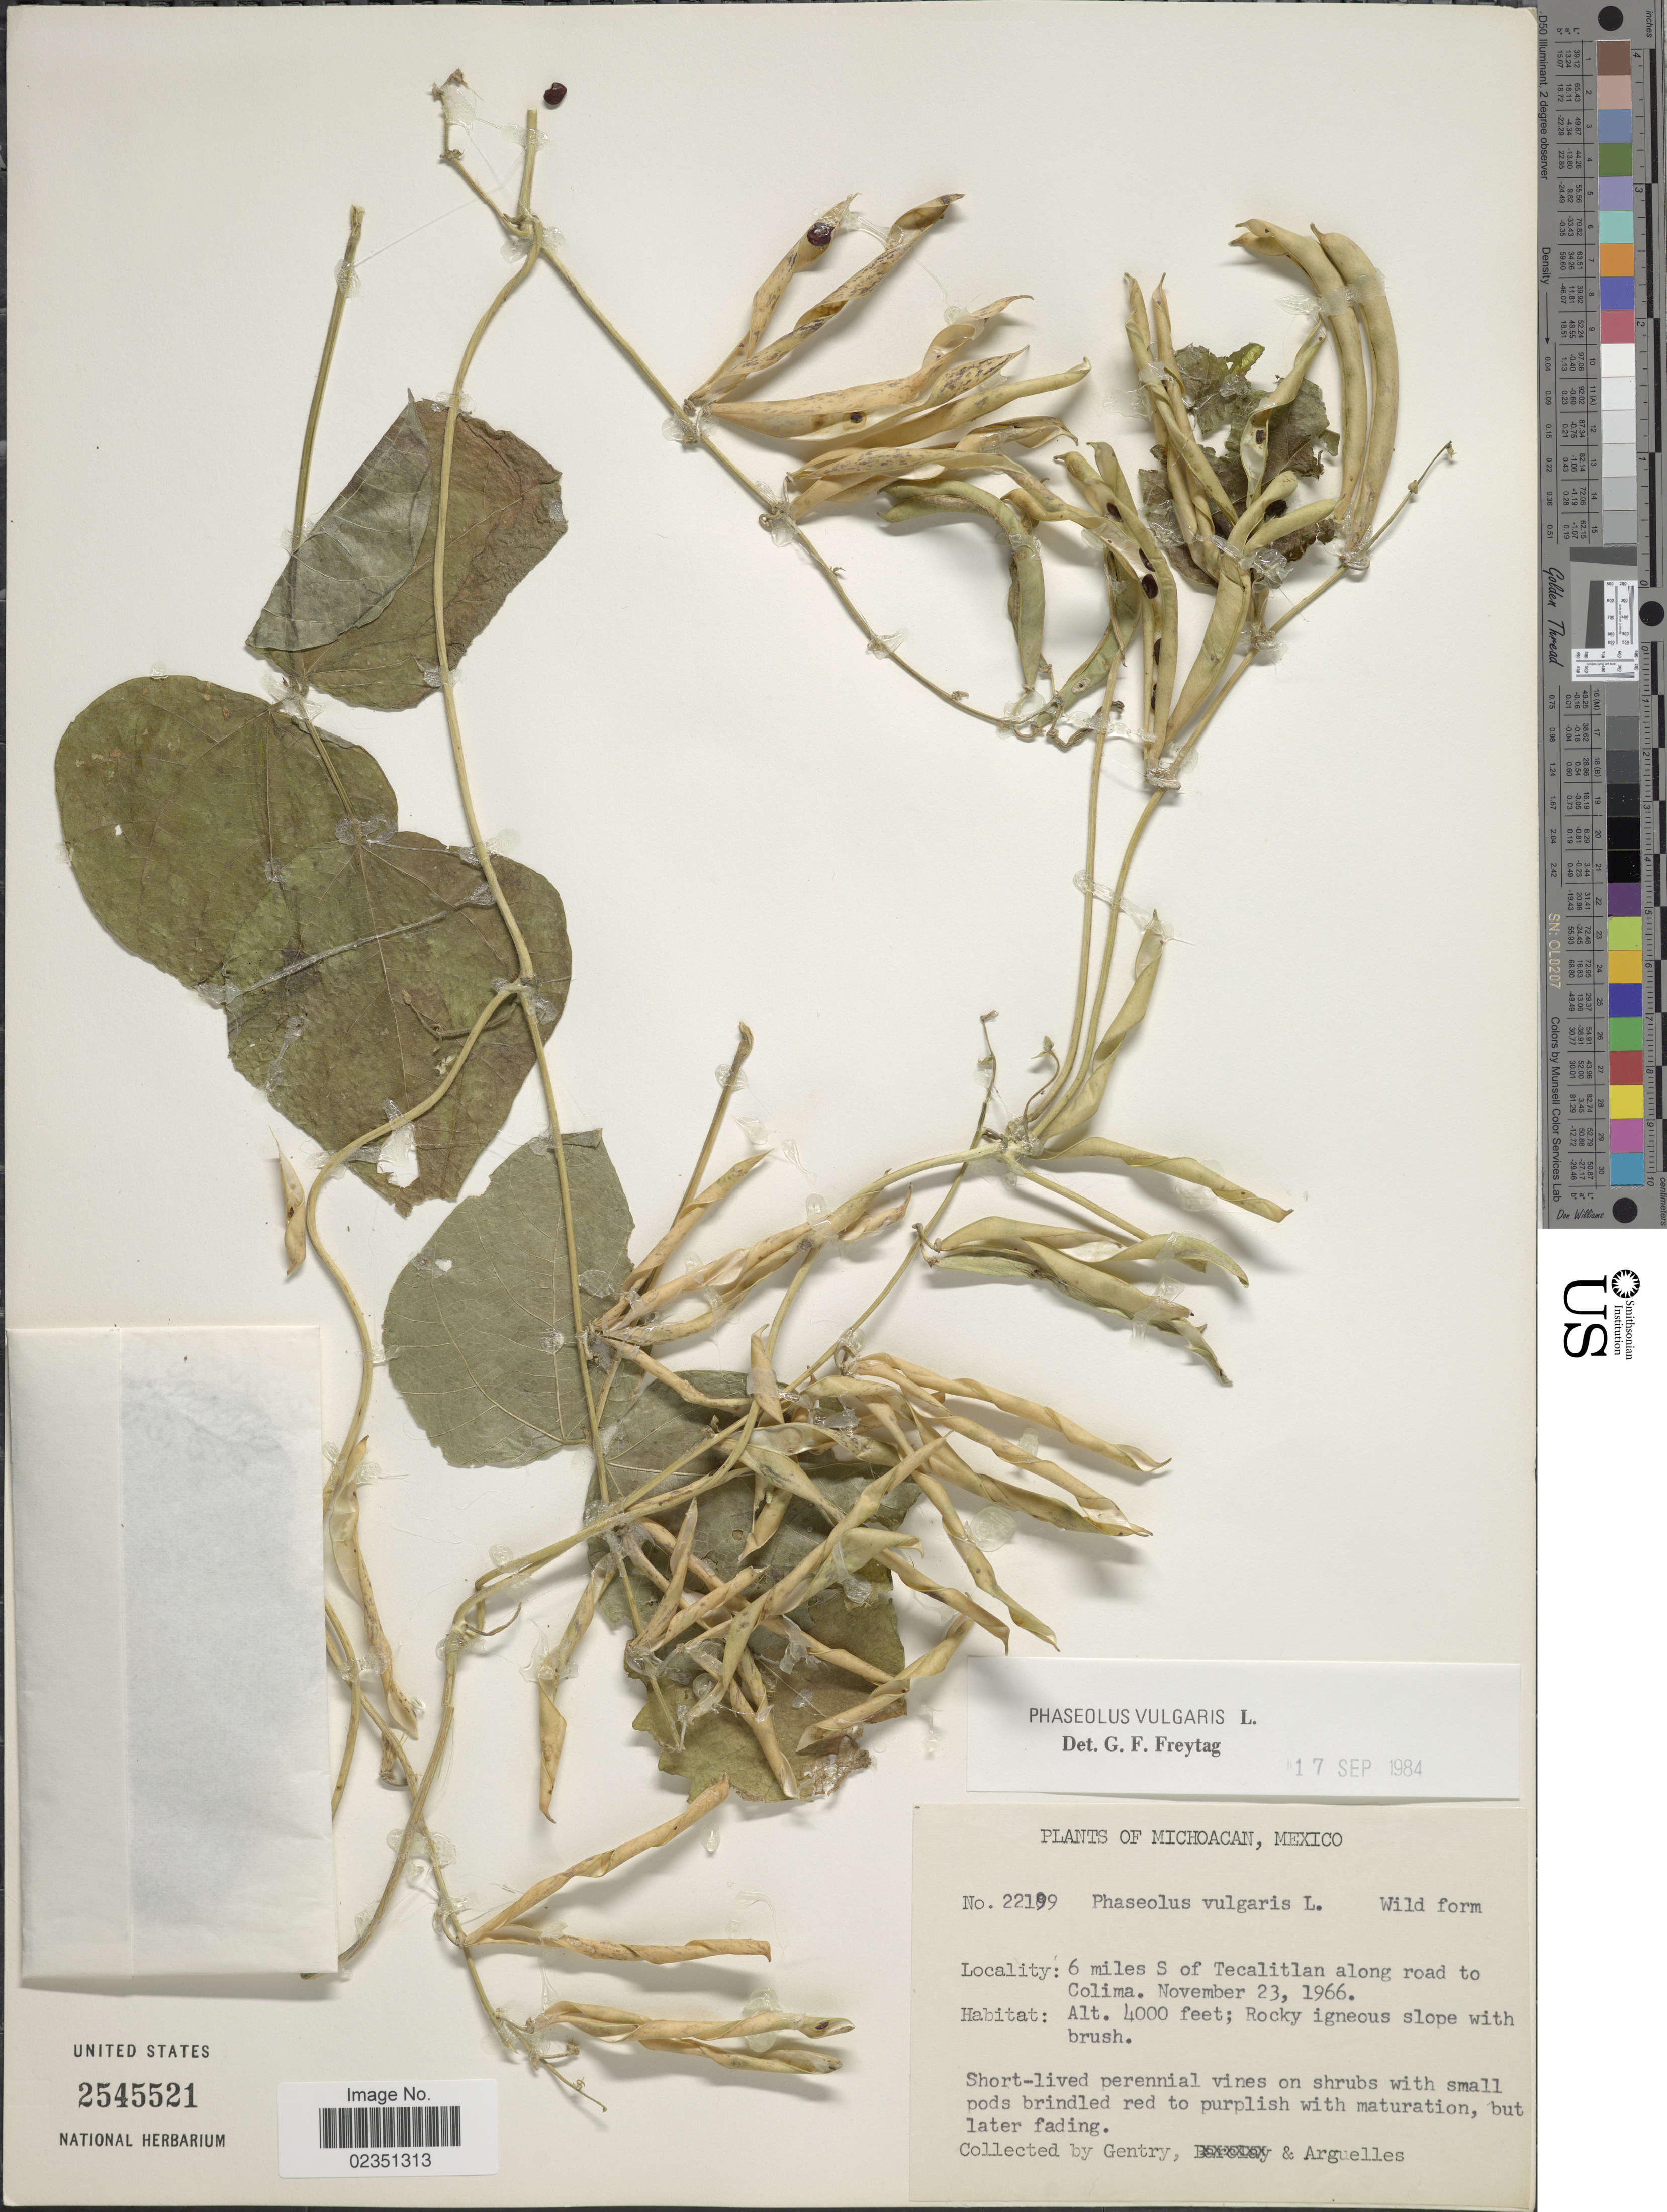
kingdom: Plantae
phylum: Tracheophyta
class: Magnoliopsida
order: Fabales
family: Fabaceae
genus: Phaseolus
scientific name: Phaseolus vulgaris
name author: L.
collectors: Gentry, -- & Arguelles, --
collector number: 22199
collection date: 1966-11-23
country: Mexico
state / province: Michoacán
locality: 6 miles S of Tecalitlan along road to Colima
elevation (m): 1219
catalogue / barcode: US 2545521